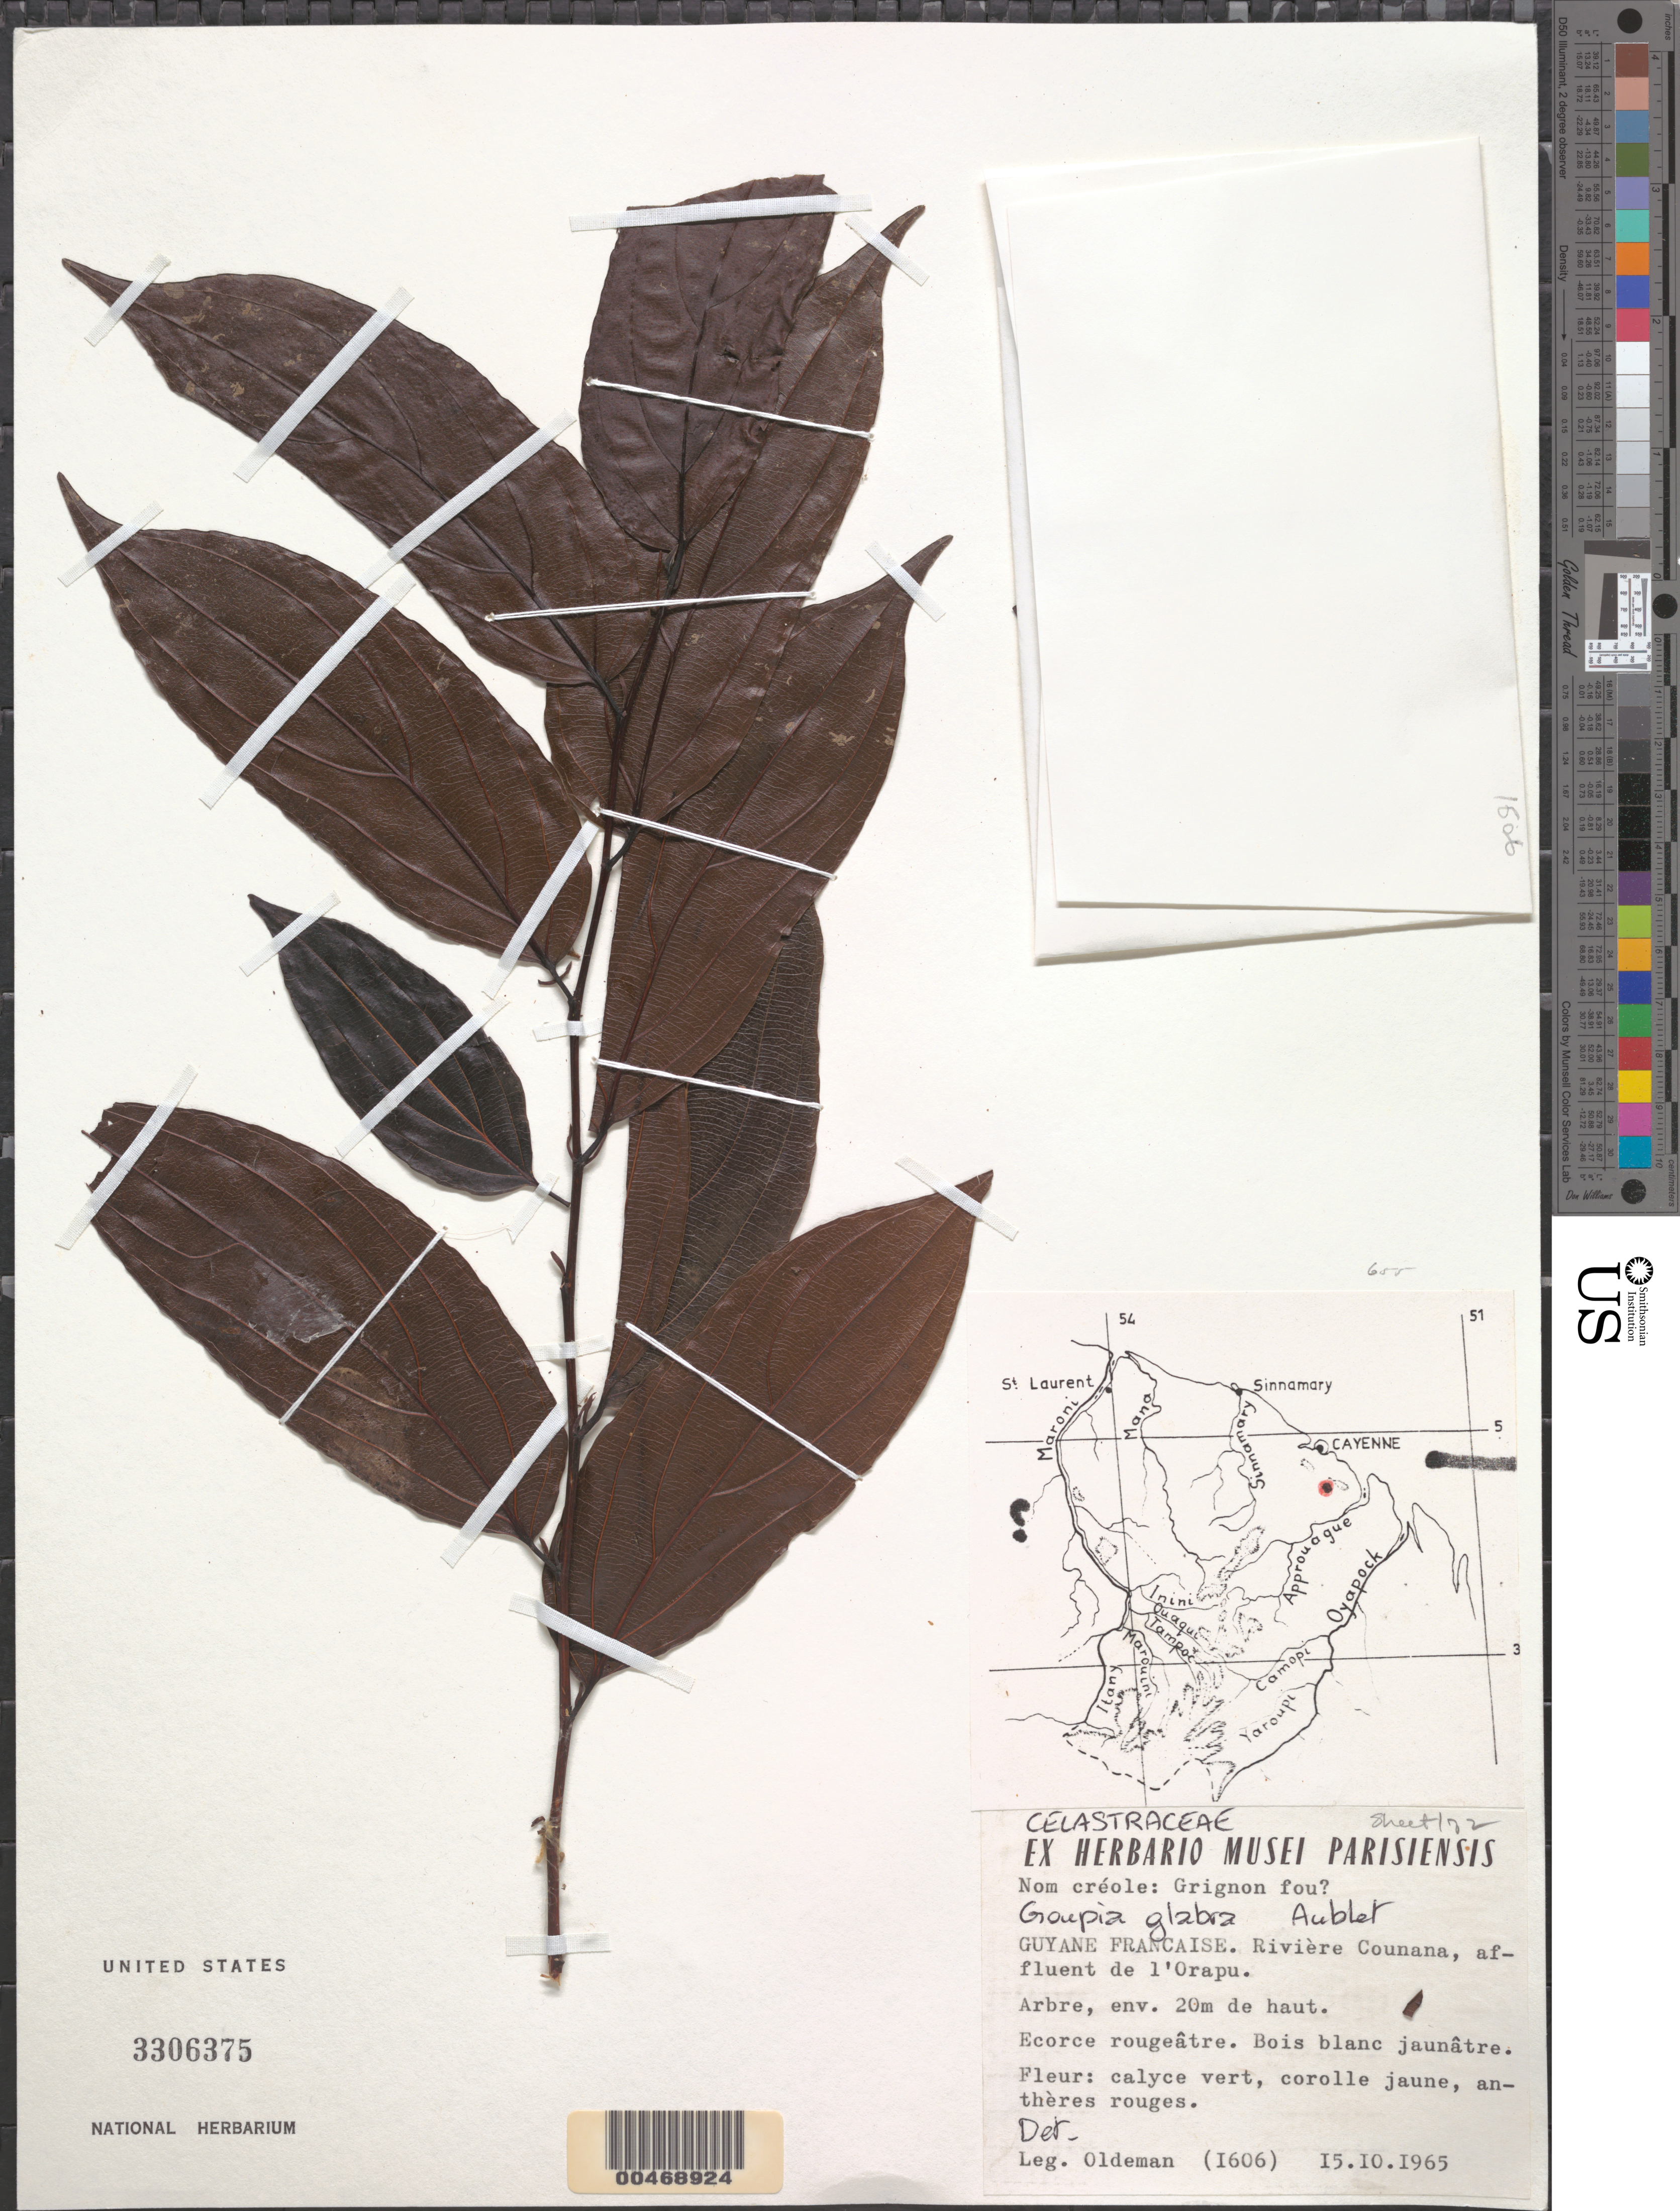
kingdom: Plantae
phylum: Tracheophyta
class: Magnoliopsida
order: Malpighiales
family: Goupiaceae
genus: Goupia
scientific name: Goupia glabra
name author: Aubl.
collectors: R. Oldeman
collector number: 1606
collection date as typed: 15-Oct-65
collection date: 1965-10-15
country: French Guiana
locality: Rivière Counana, affluent de l'Orapu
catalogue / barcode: US 3306375